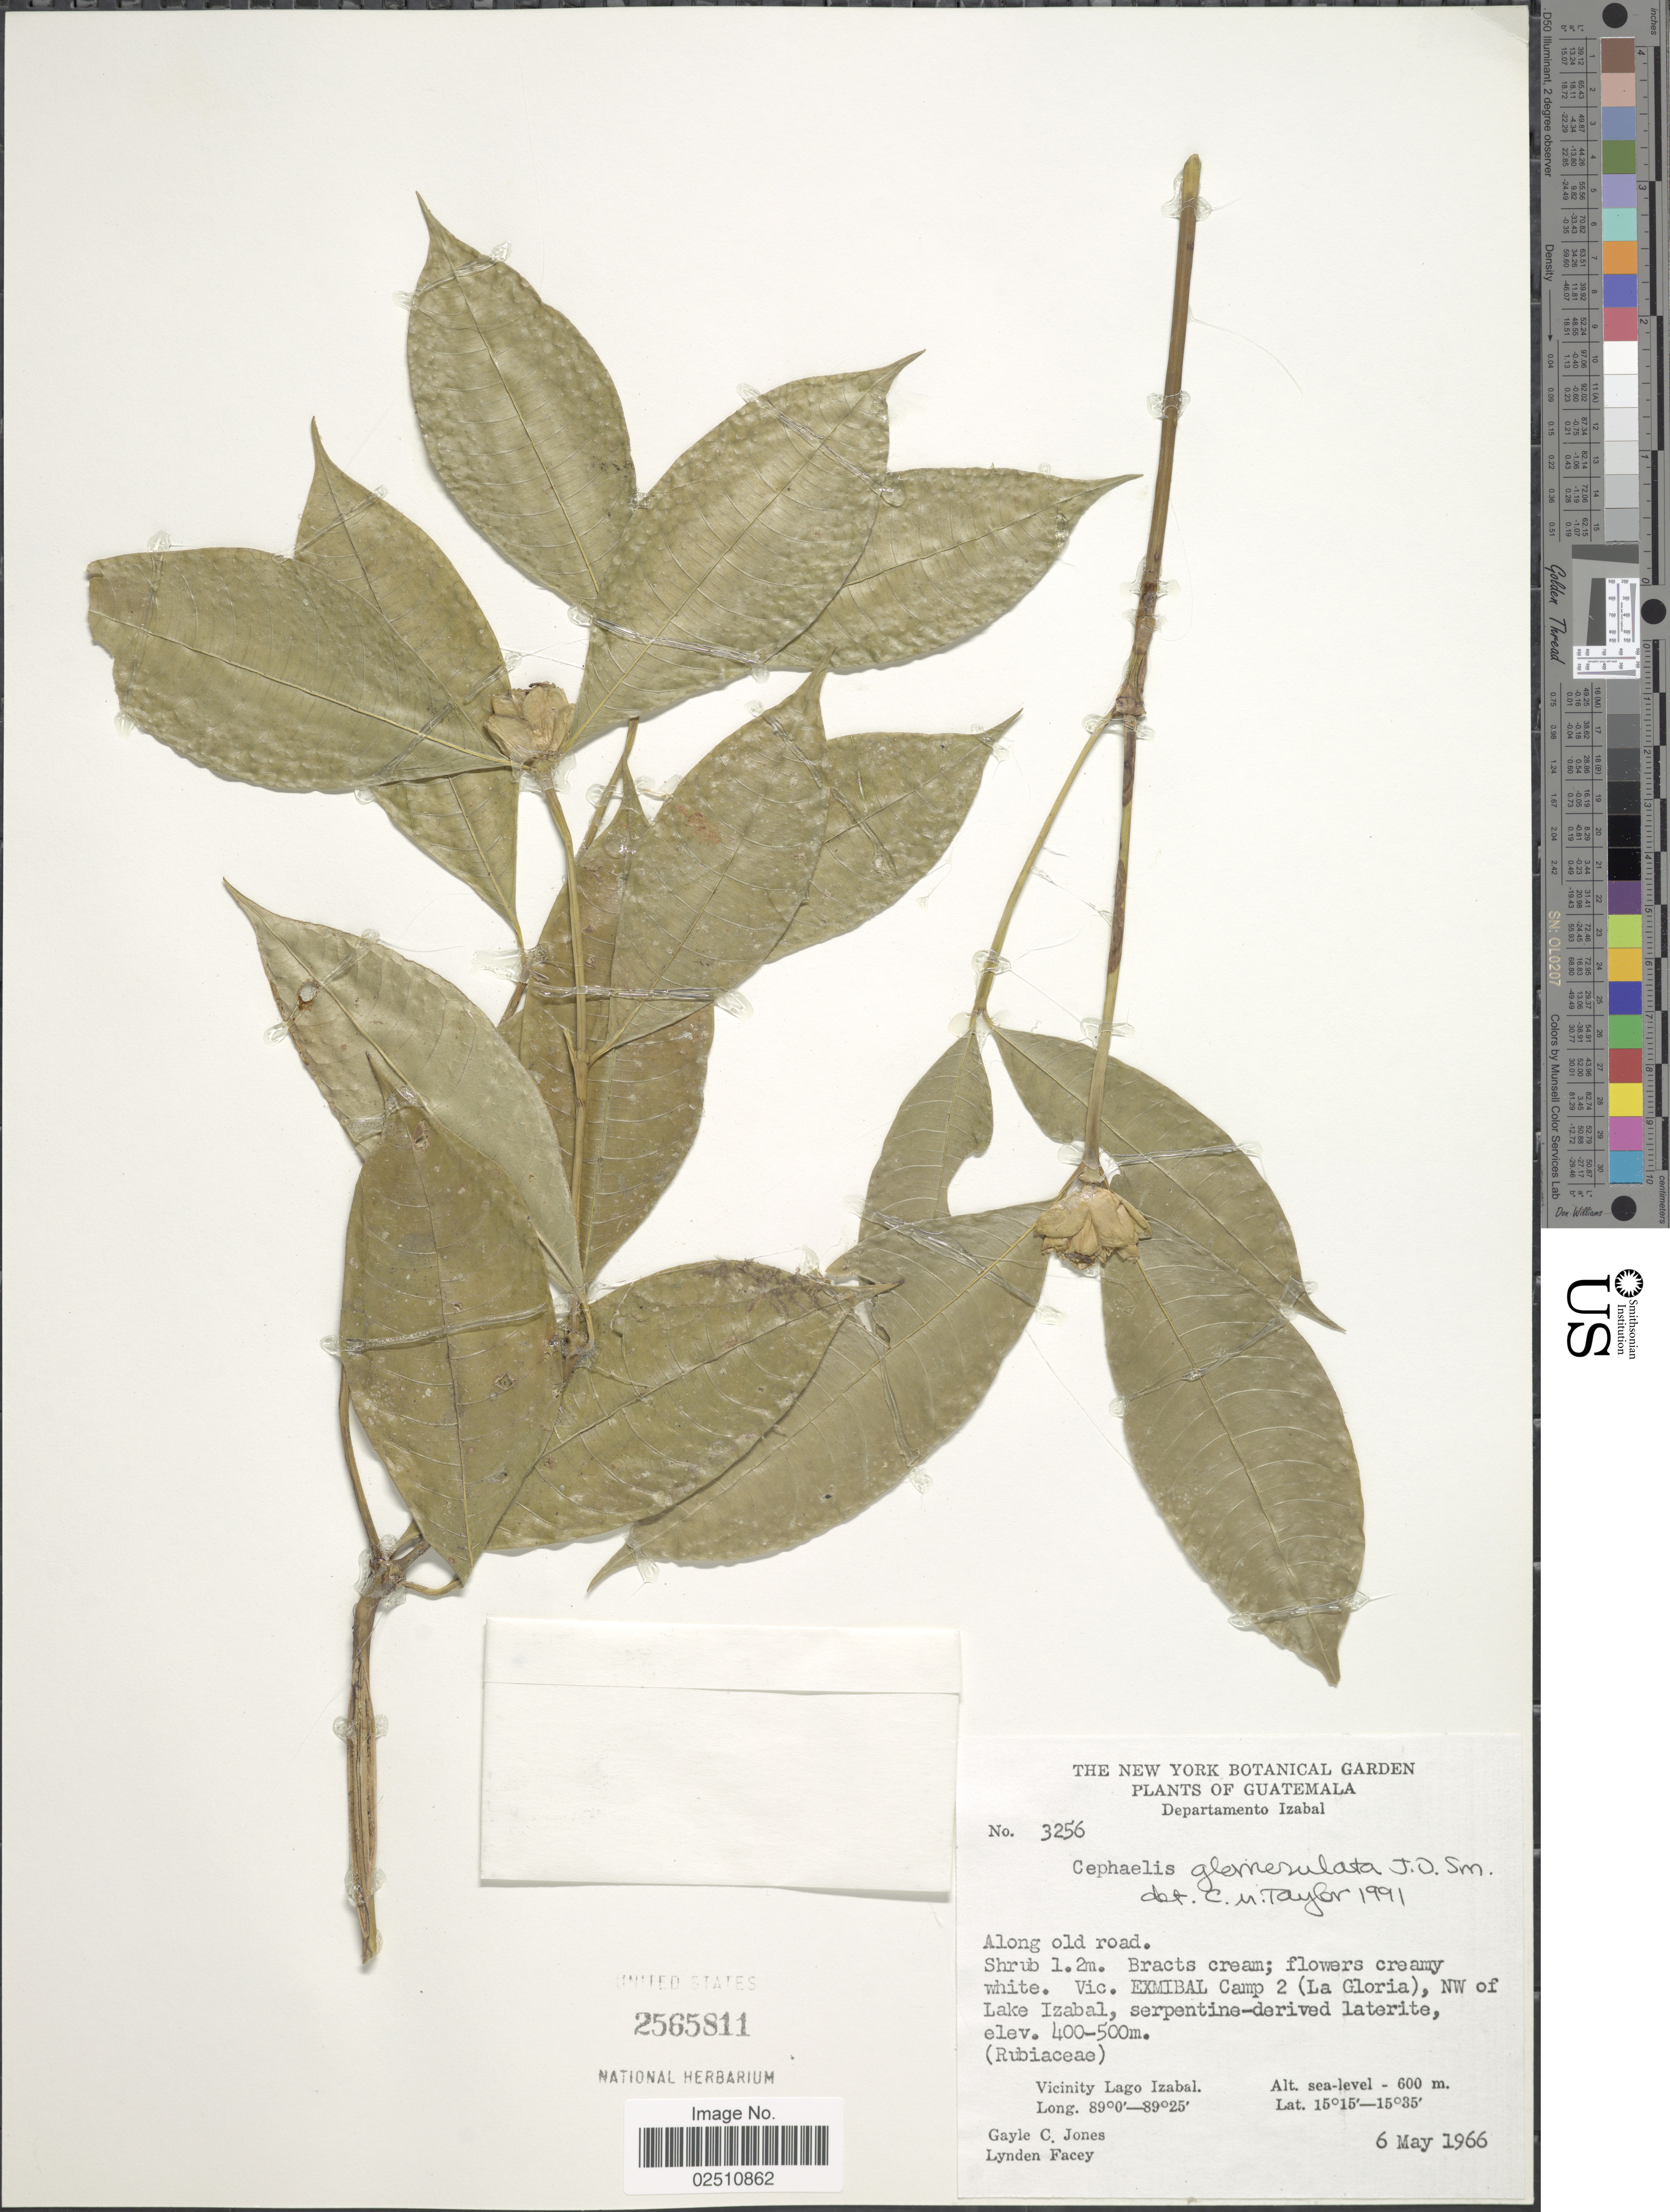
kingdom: Plantae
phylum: Tracheophyta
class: Magnoliopsida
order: Gentianales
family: Rubiaceae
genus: Psychotria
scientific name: Psychotria glomerulata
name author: (Donn. Sm.) Steyerm.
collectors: G. C. Jones & L. Facey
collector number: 3256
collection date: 1966-05-06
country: Guatemala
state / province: Izabal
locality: Along old road, Vic. EXMIBAL Camp 2 (La Gloria), NW of Lake Izabal, Vicinity of Lago Izabal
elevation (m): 600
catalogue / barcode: US 2565811